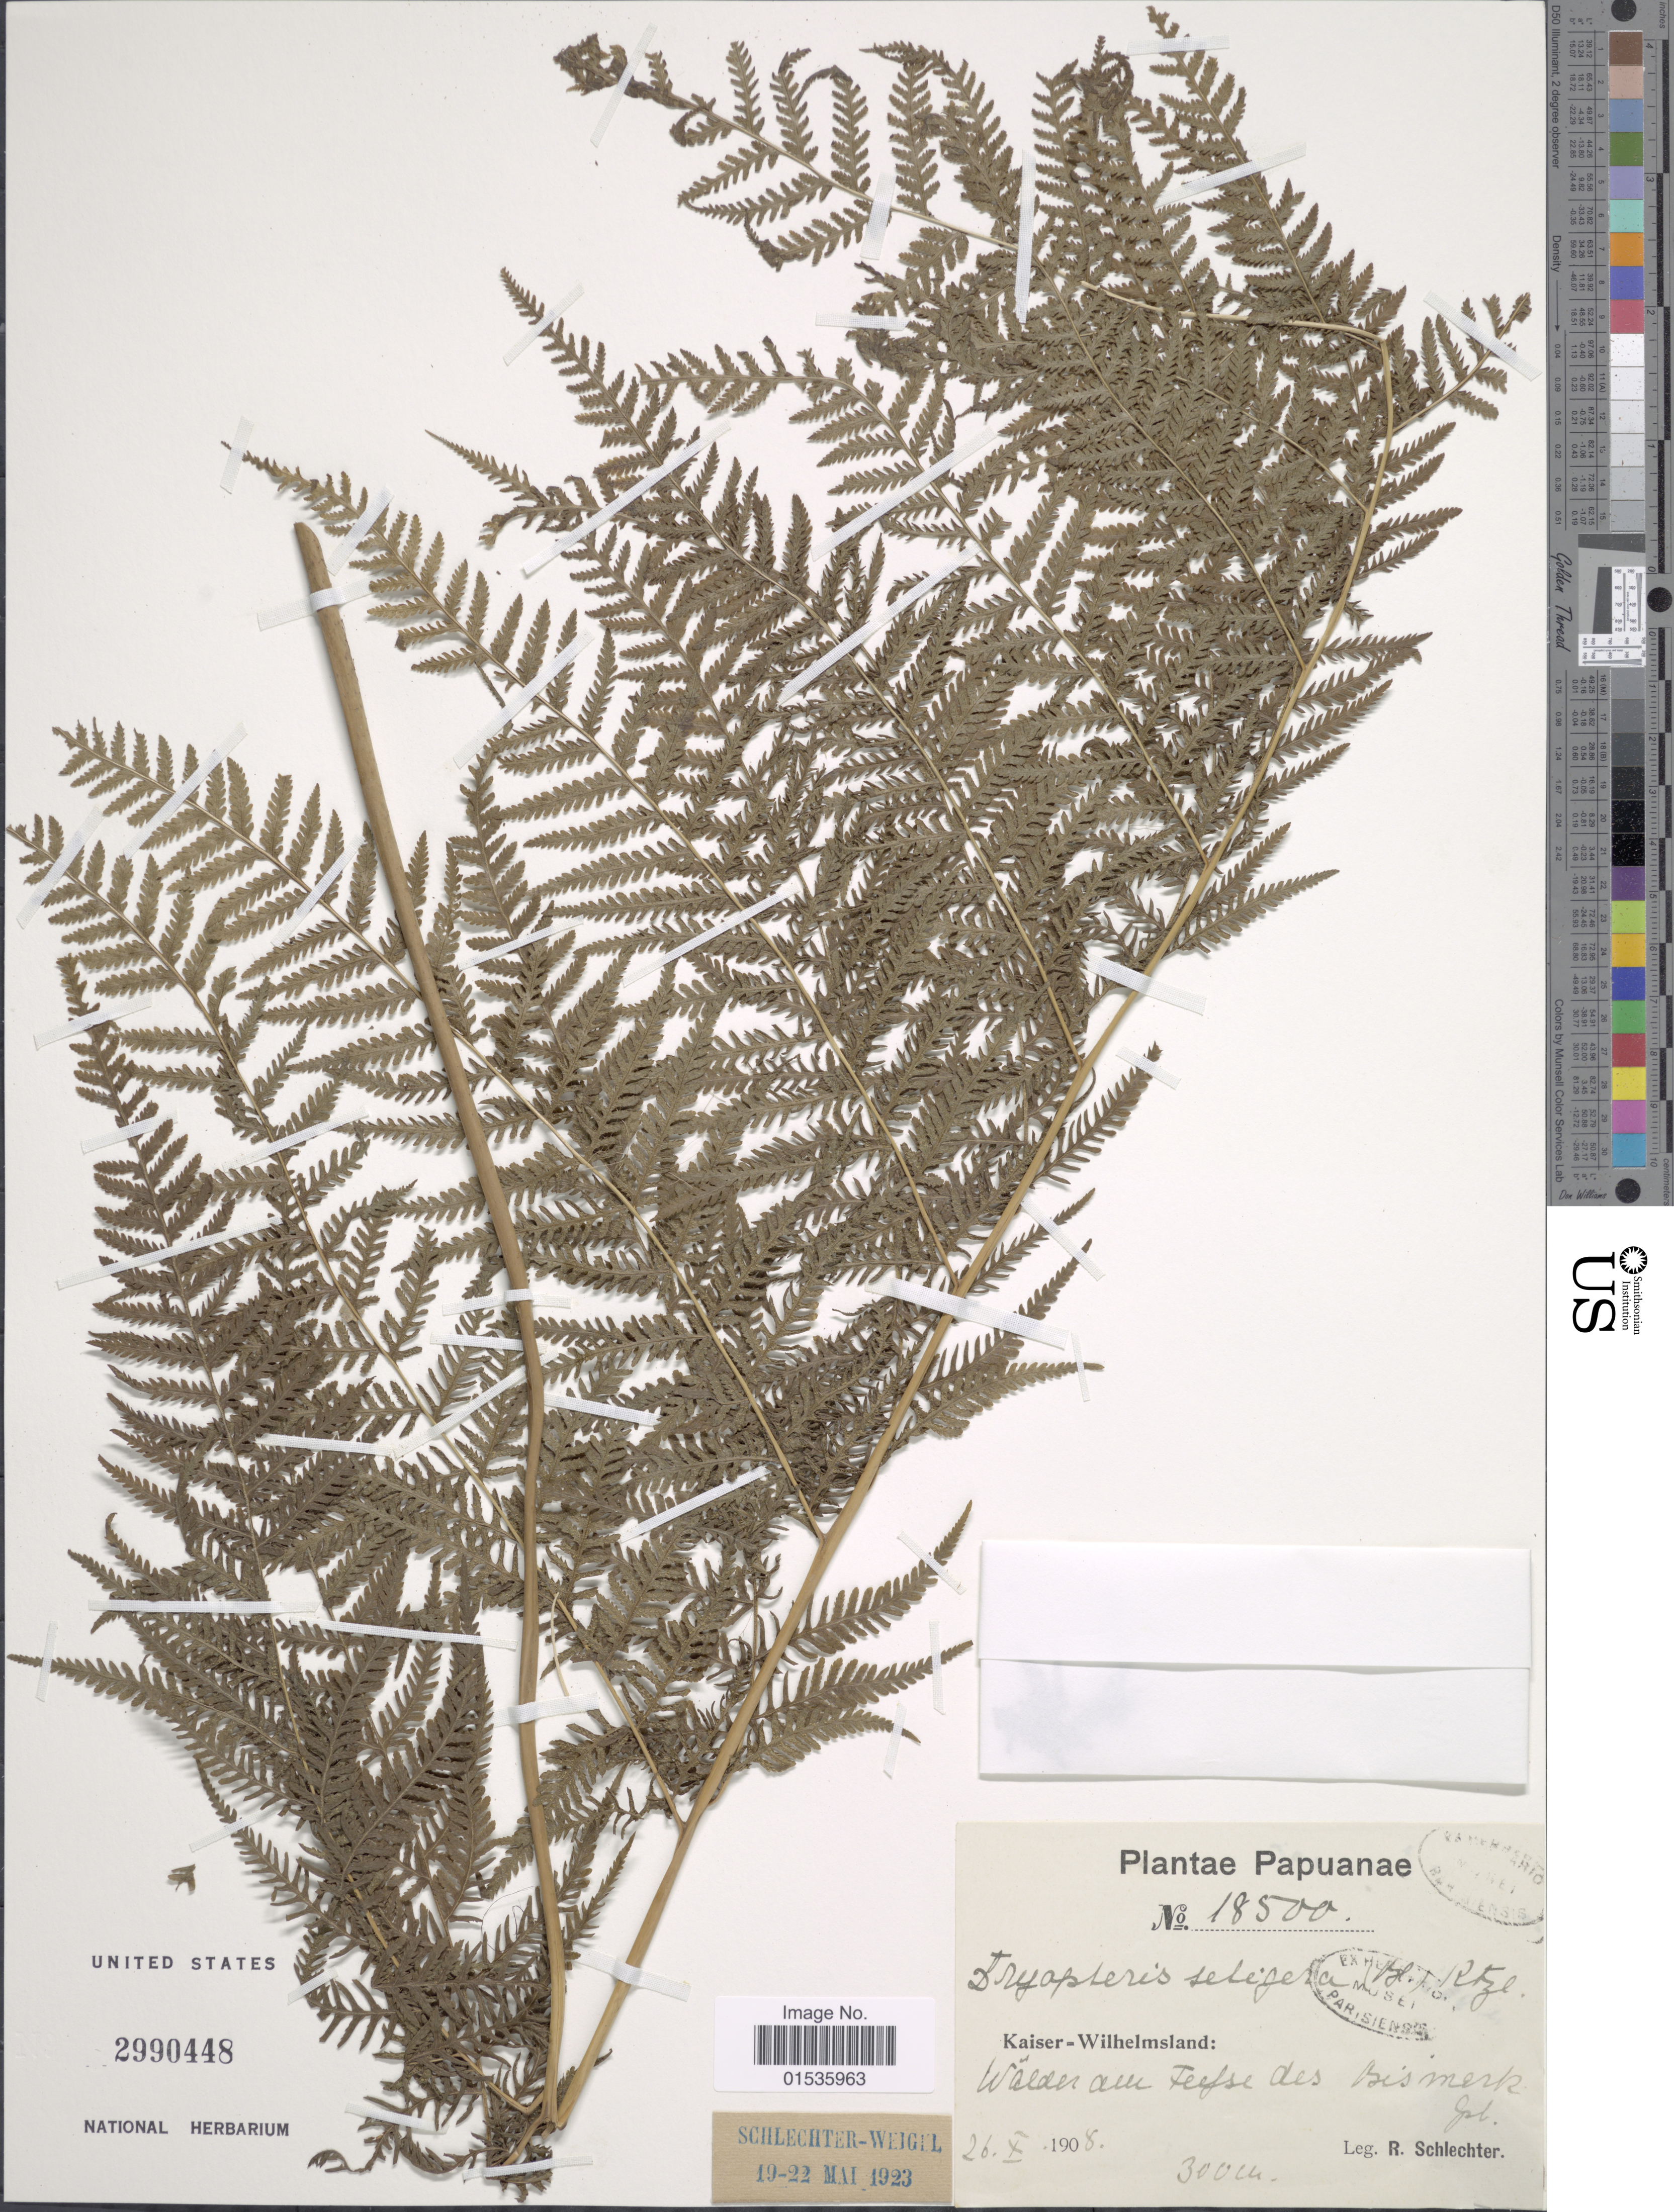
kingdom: Plantae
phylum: Tracheophyta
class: Polypodiopsida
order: Polypodiales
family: Thelypteridaceae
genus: Macrothelypteris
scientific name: Macrothelypteris setigera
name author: (Gaudich.) Ching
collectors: F. R. R. Schlechter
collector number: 18500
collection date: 1908-10-26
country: Papua New Guinea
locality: Papuanae. Kaiser-Whilhelmsland, Wälder am Felfse des Bismarck geb.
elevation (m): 300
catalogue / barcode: US 2990448